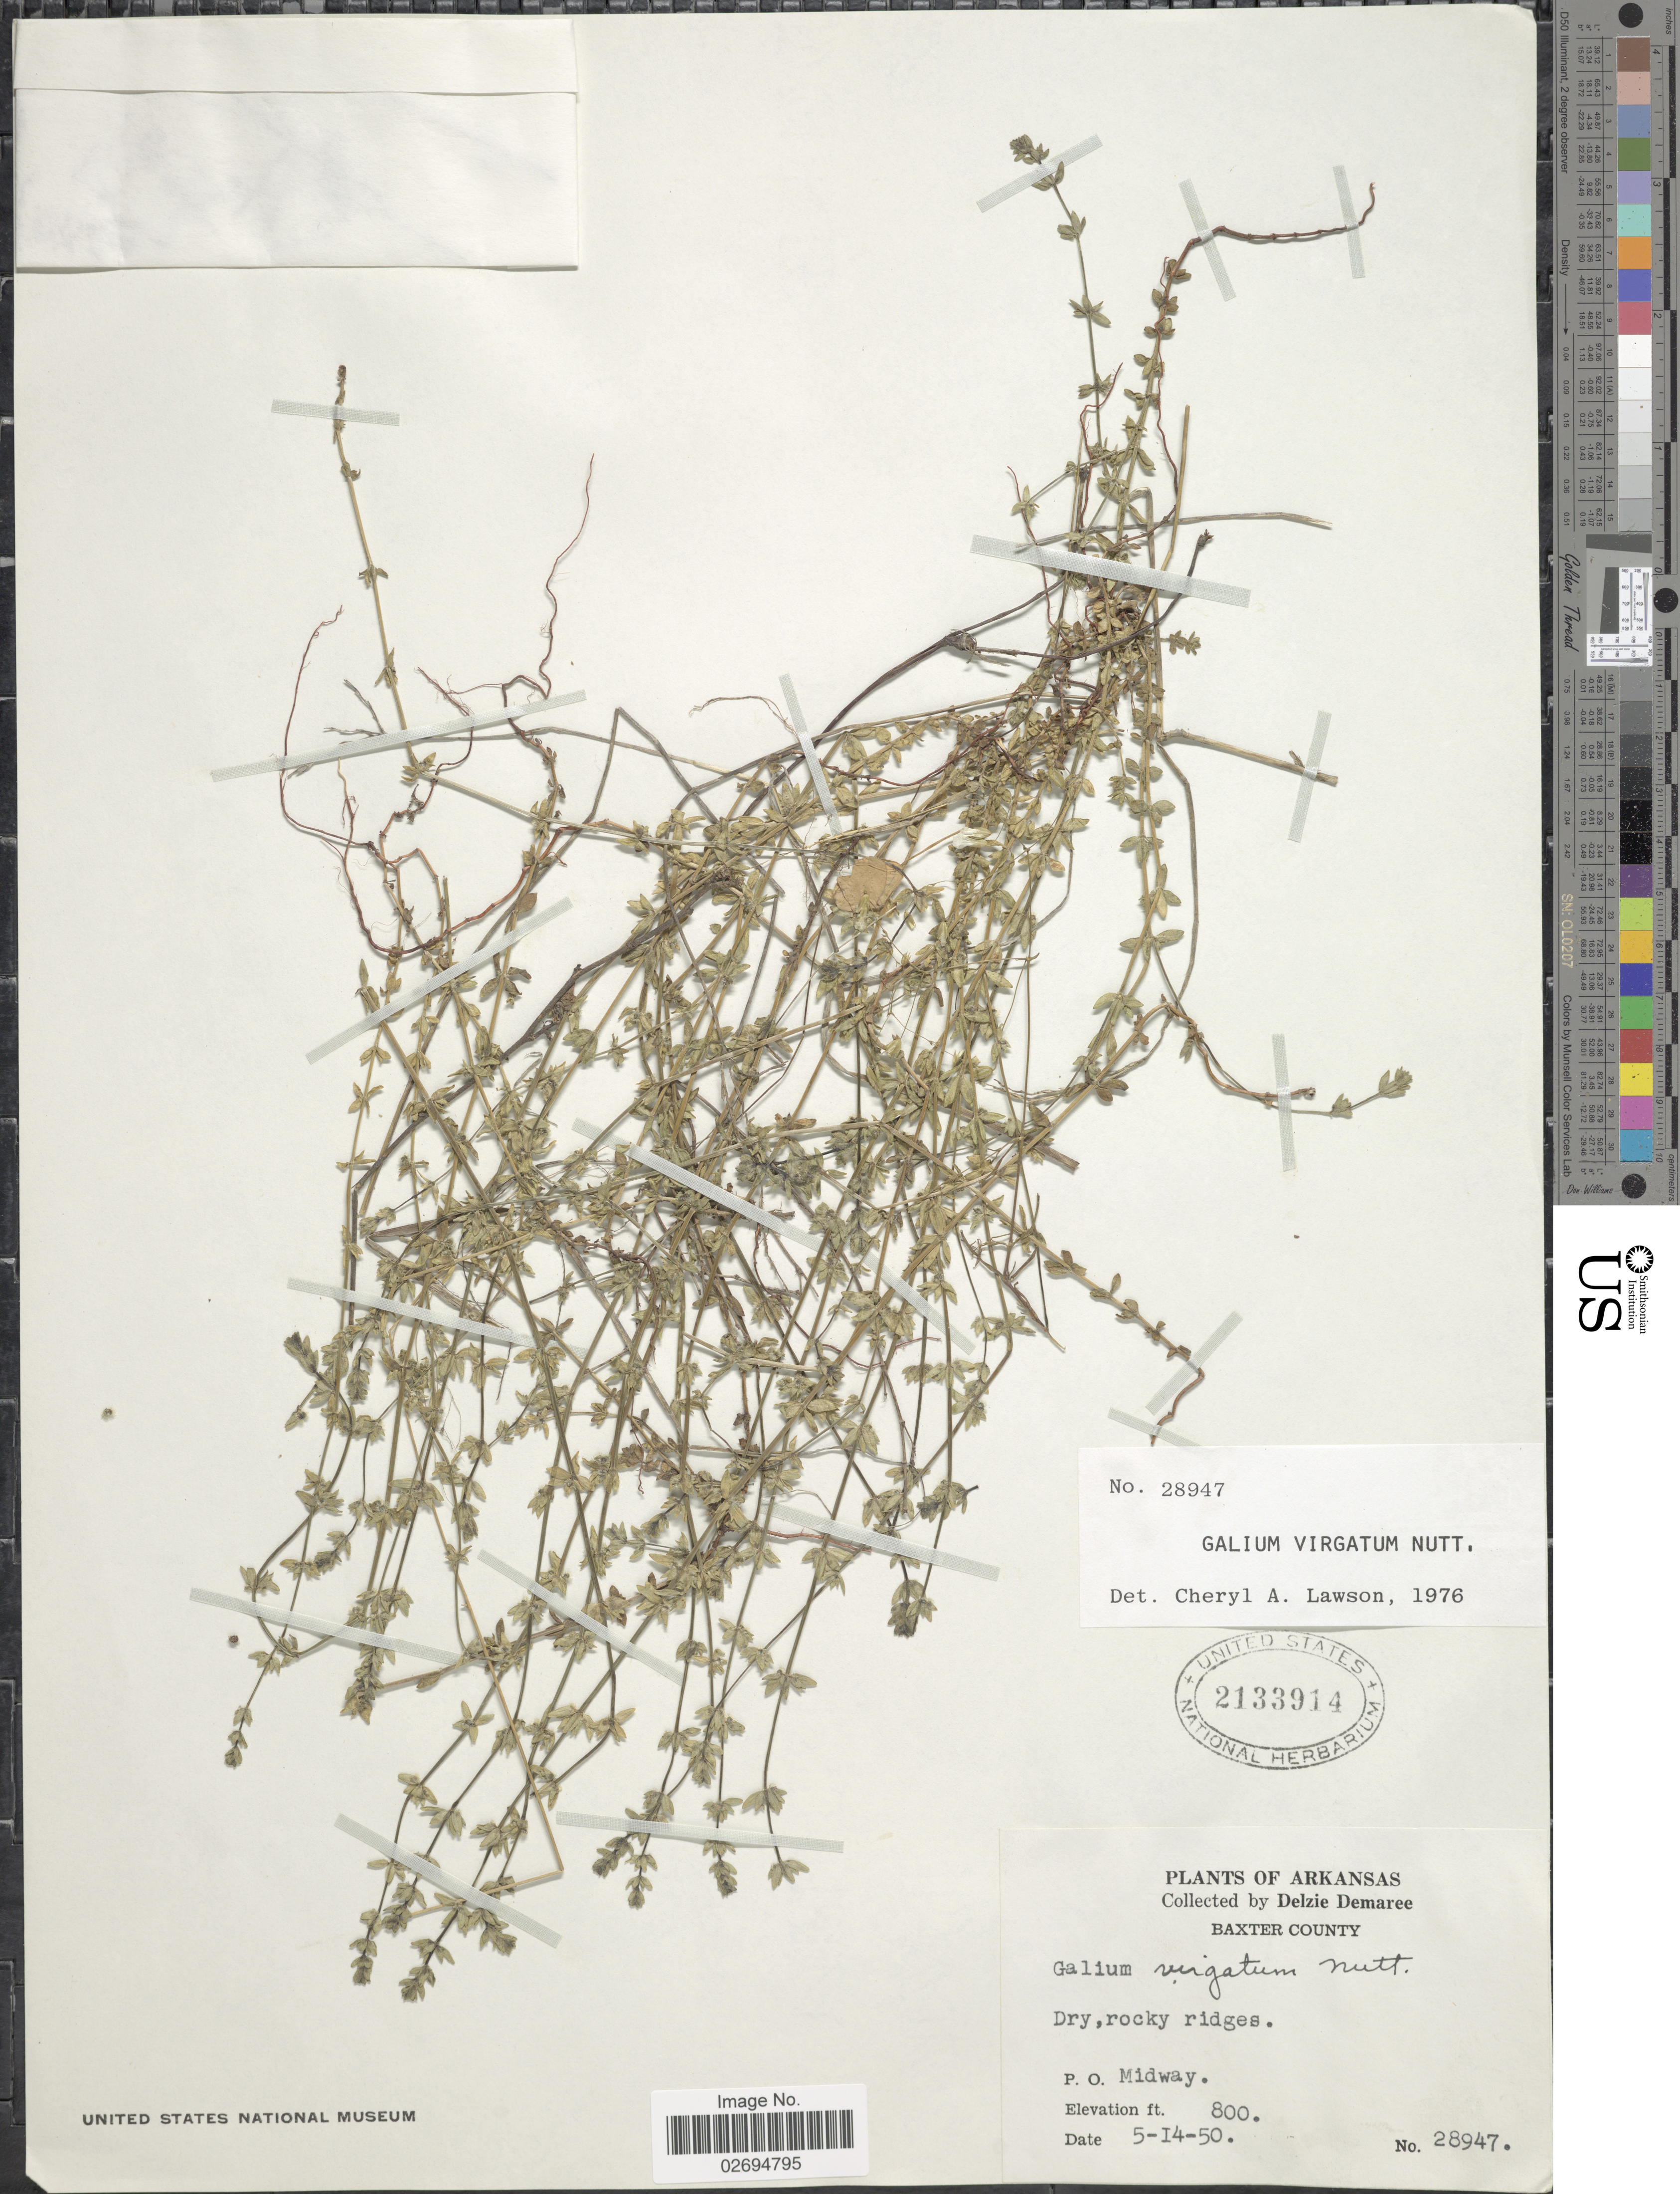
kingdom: Plantae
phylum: Tracheophyta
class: Magnoliopsida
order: Gentianales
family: Rubiaceae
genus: Galium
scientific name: Galium virgatum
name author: Nutt.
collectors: D. Demaree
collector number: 28947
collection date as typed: Transcribed d/m/y: 14/5/50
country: United States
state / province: Arkansas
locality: Baxter County, Dry, rocky ridges, P.O. Midway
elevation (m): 244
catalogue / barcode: US 2133914